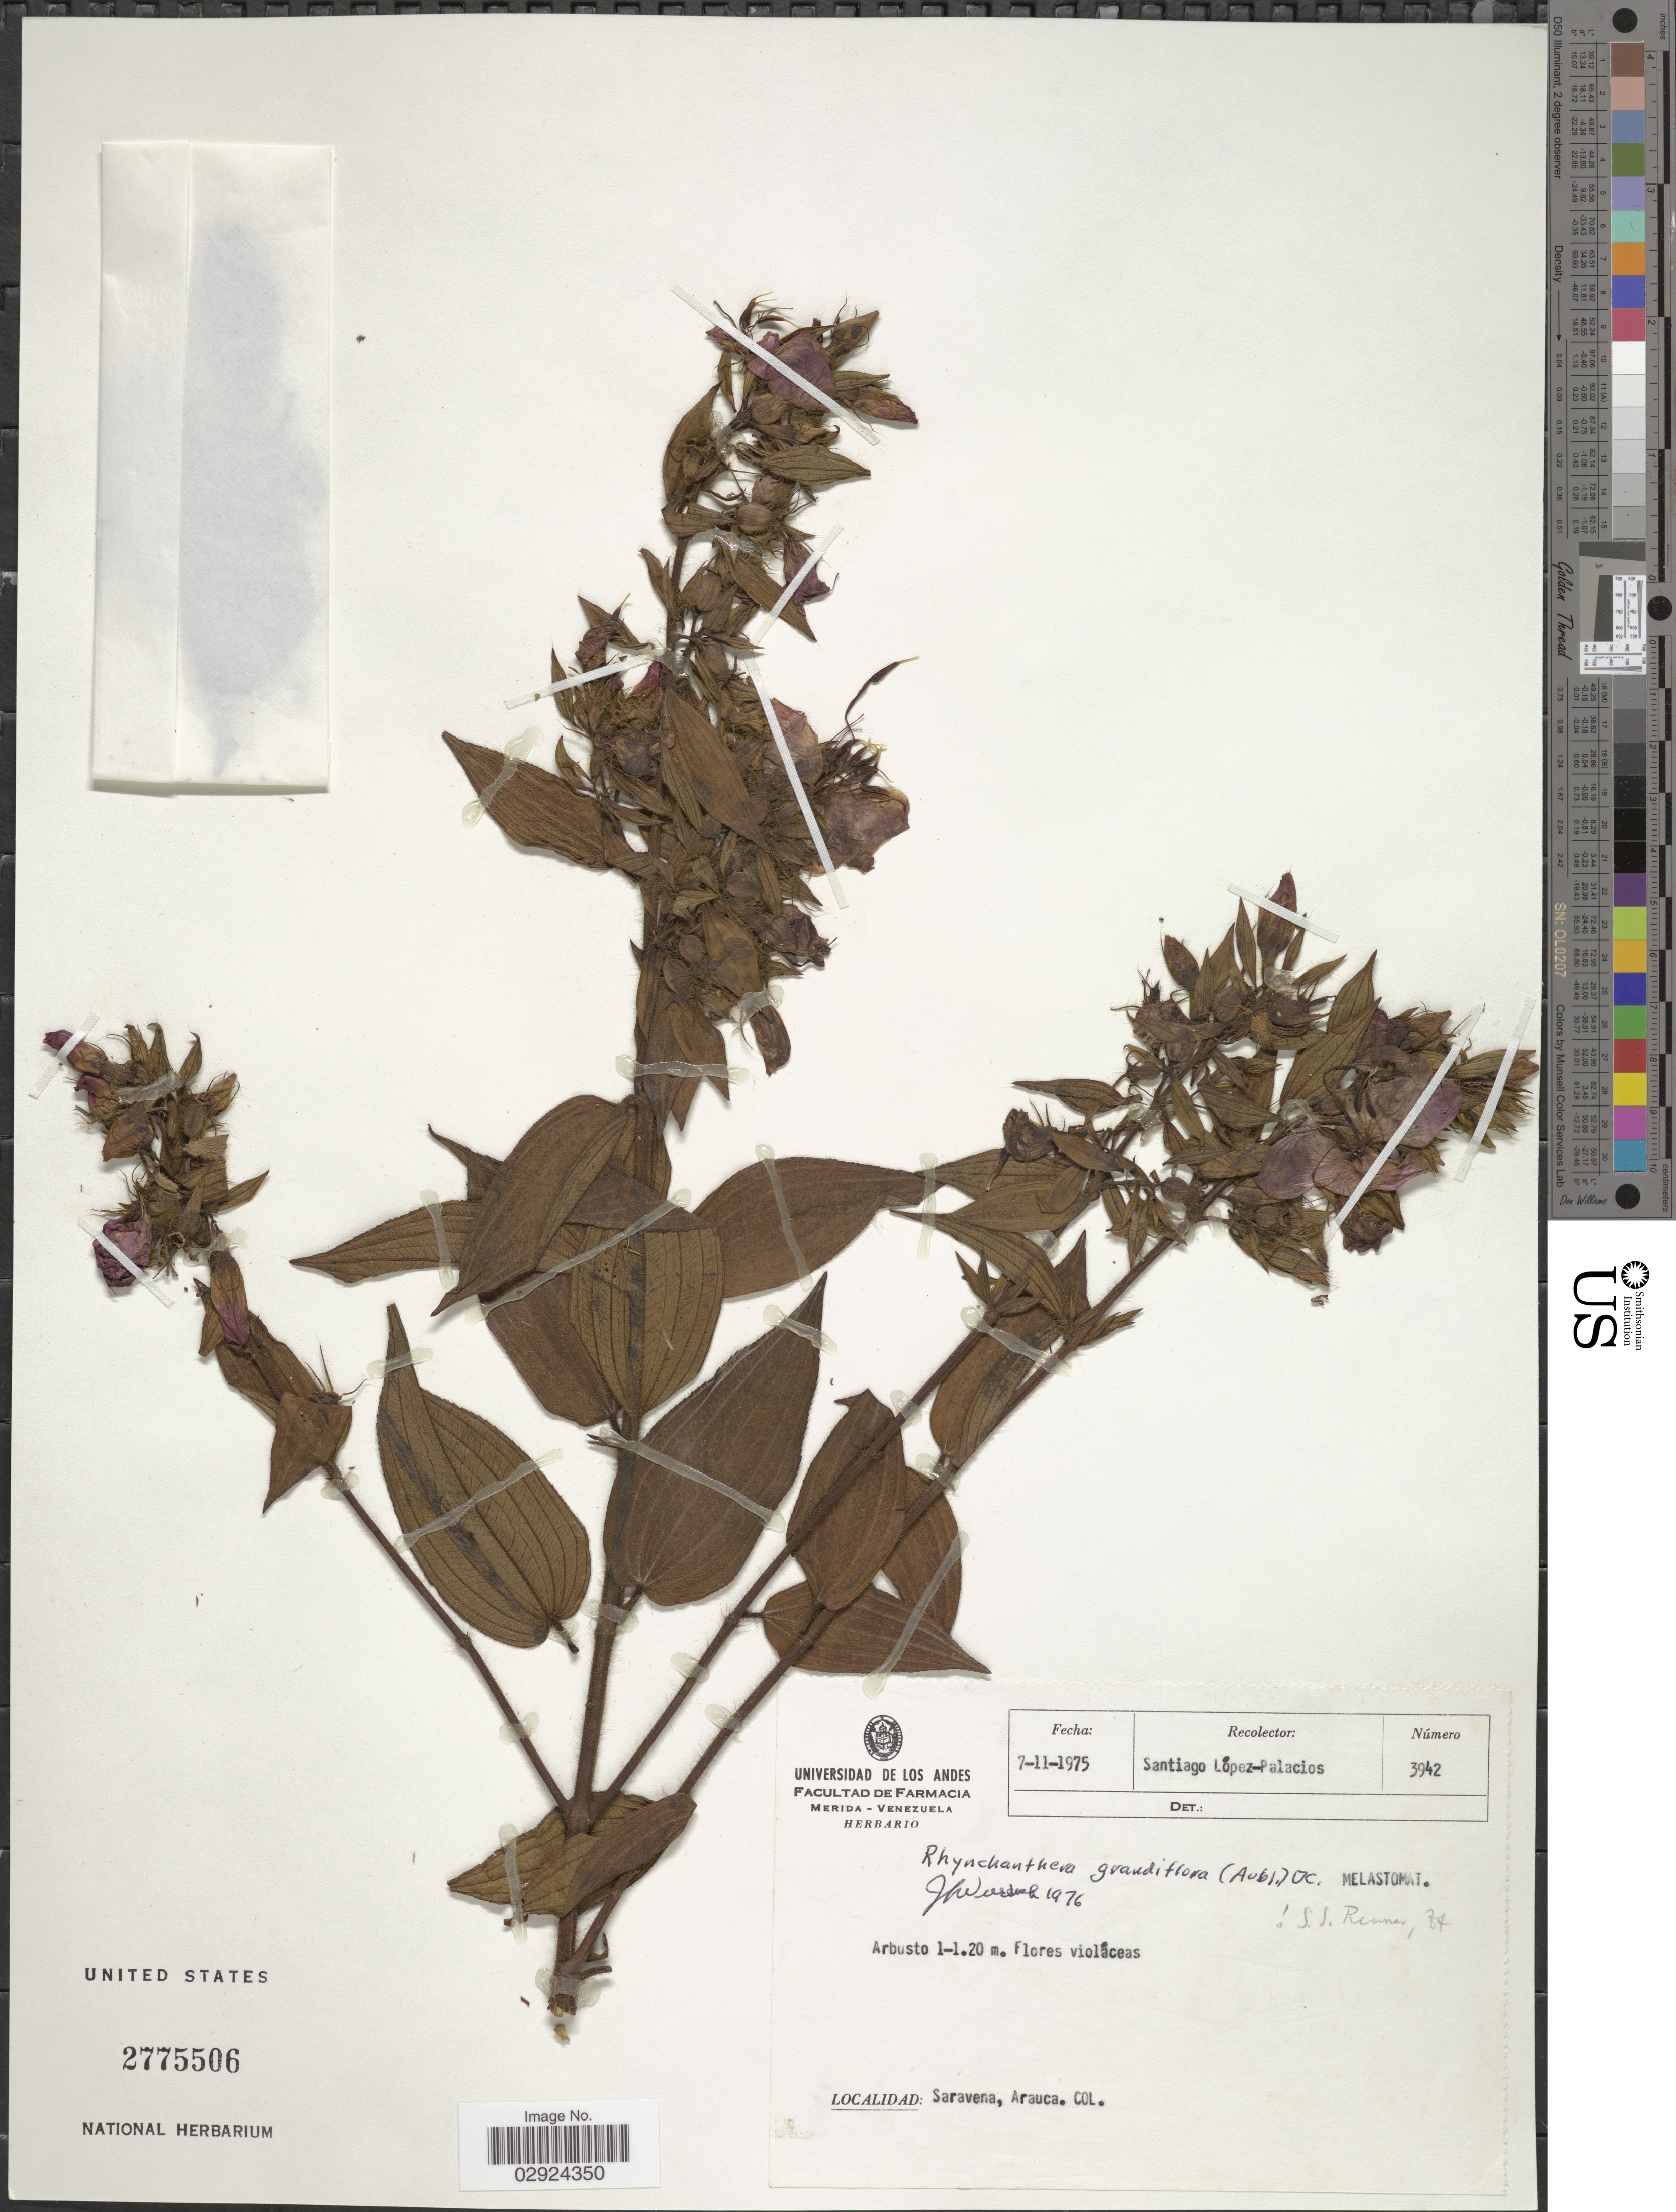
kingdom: Plantae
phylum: Tracheophyta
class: Magnoliopsida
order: Myrtales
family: Melastomataceae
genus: Rhynchanthera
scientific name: Rhynchanthera grandiflora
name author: (Aubl.) DC.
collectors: S. López-Palacios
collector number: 3942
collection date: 1975-11-07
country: Colombia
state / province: Arauca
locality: Saravena, Arauca.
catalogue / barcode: US 2775506